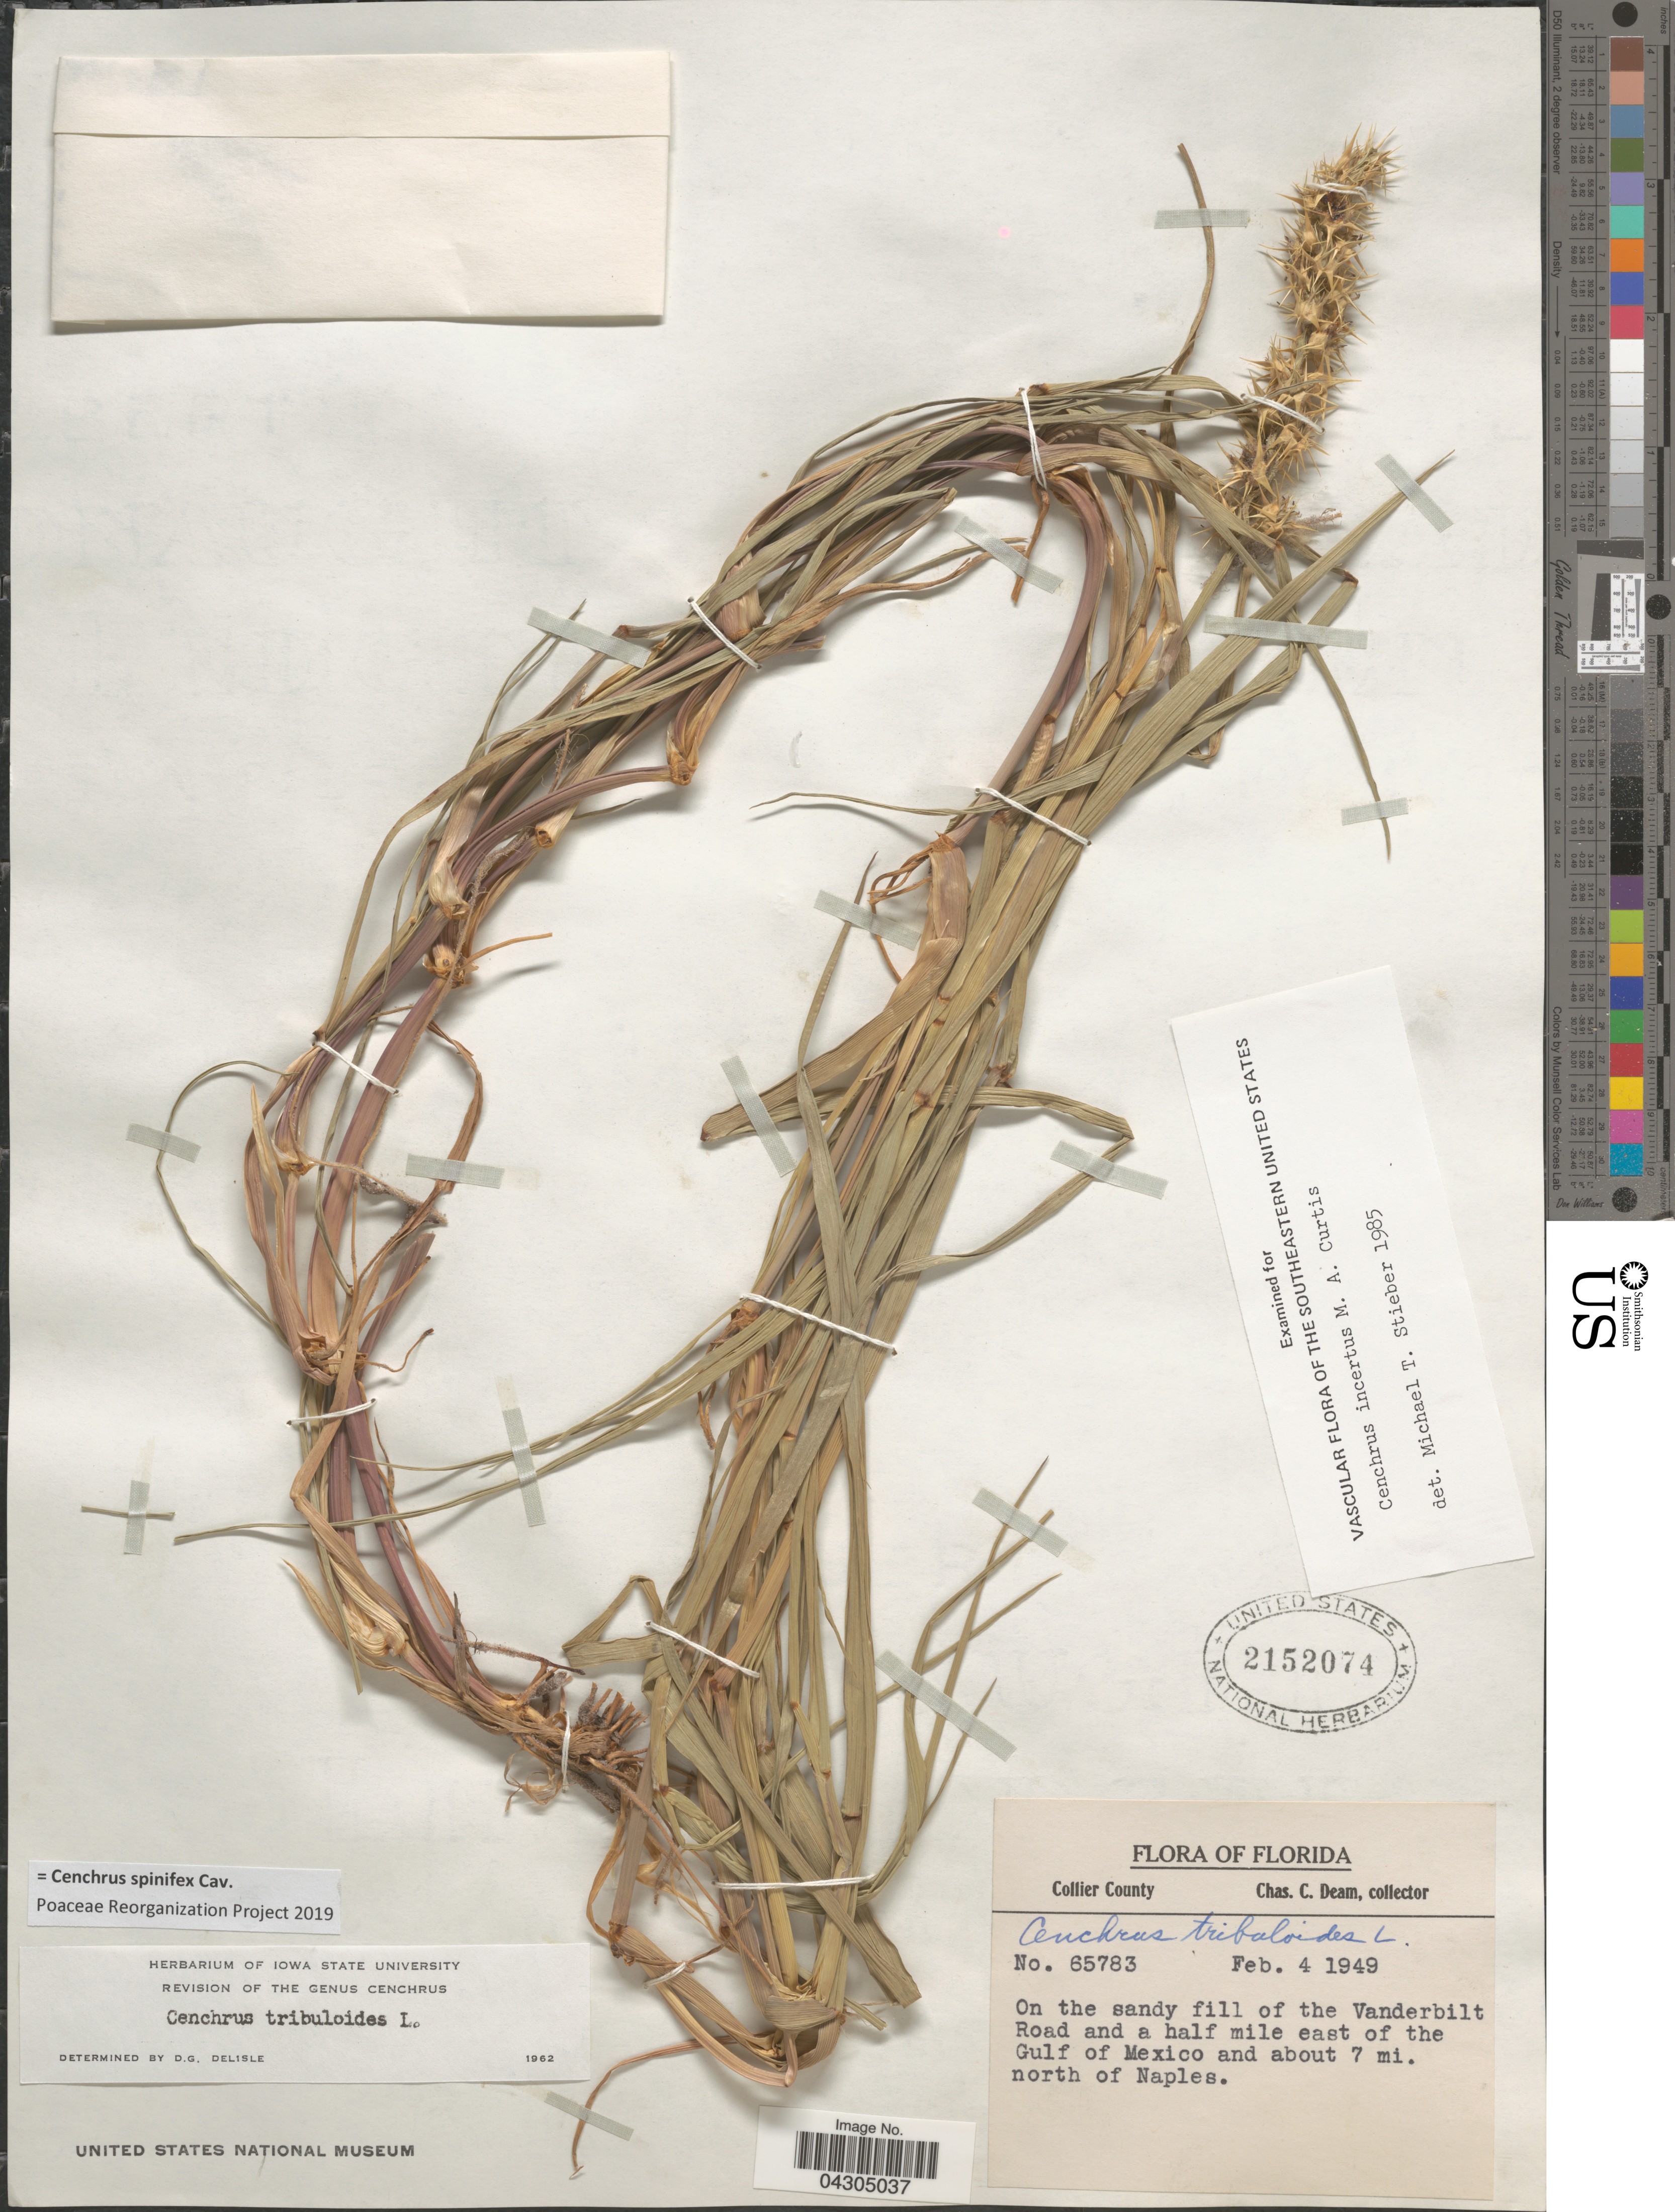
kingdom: Plantae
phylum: Tracheophyta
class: Liliopsida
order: Poales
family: Poaceae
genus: Cenchrus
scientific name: Cenchrus spinifex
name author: Cav.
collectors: C. C. Deam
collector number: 65783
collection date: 1949-02-04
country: United States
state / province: Florida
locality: Collier County. On the sandy fill of the Vanderbilt Road and a half mile east of the Gulf of Mexico and about 7 mi. north of Naples.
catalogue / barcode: US 2152074